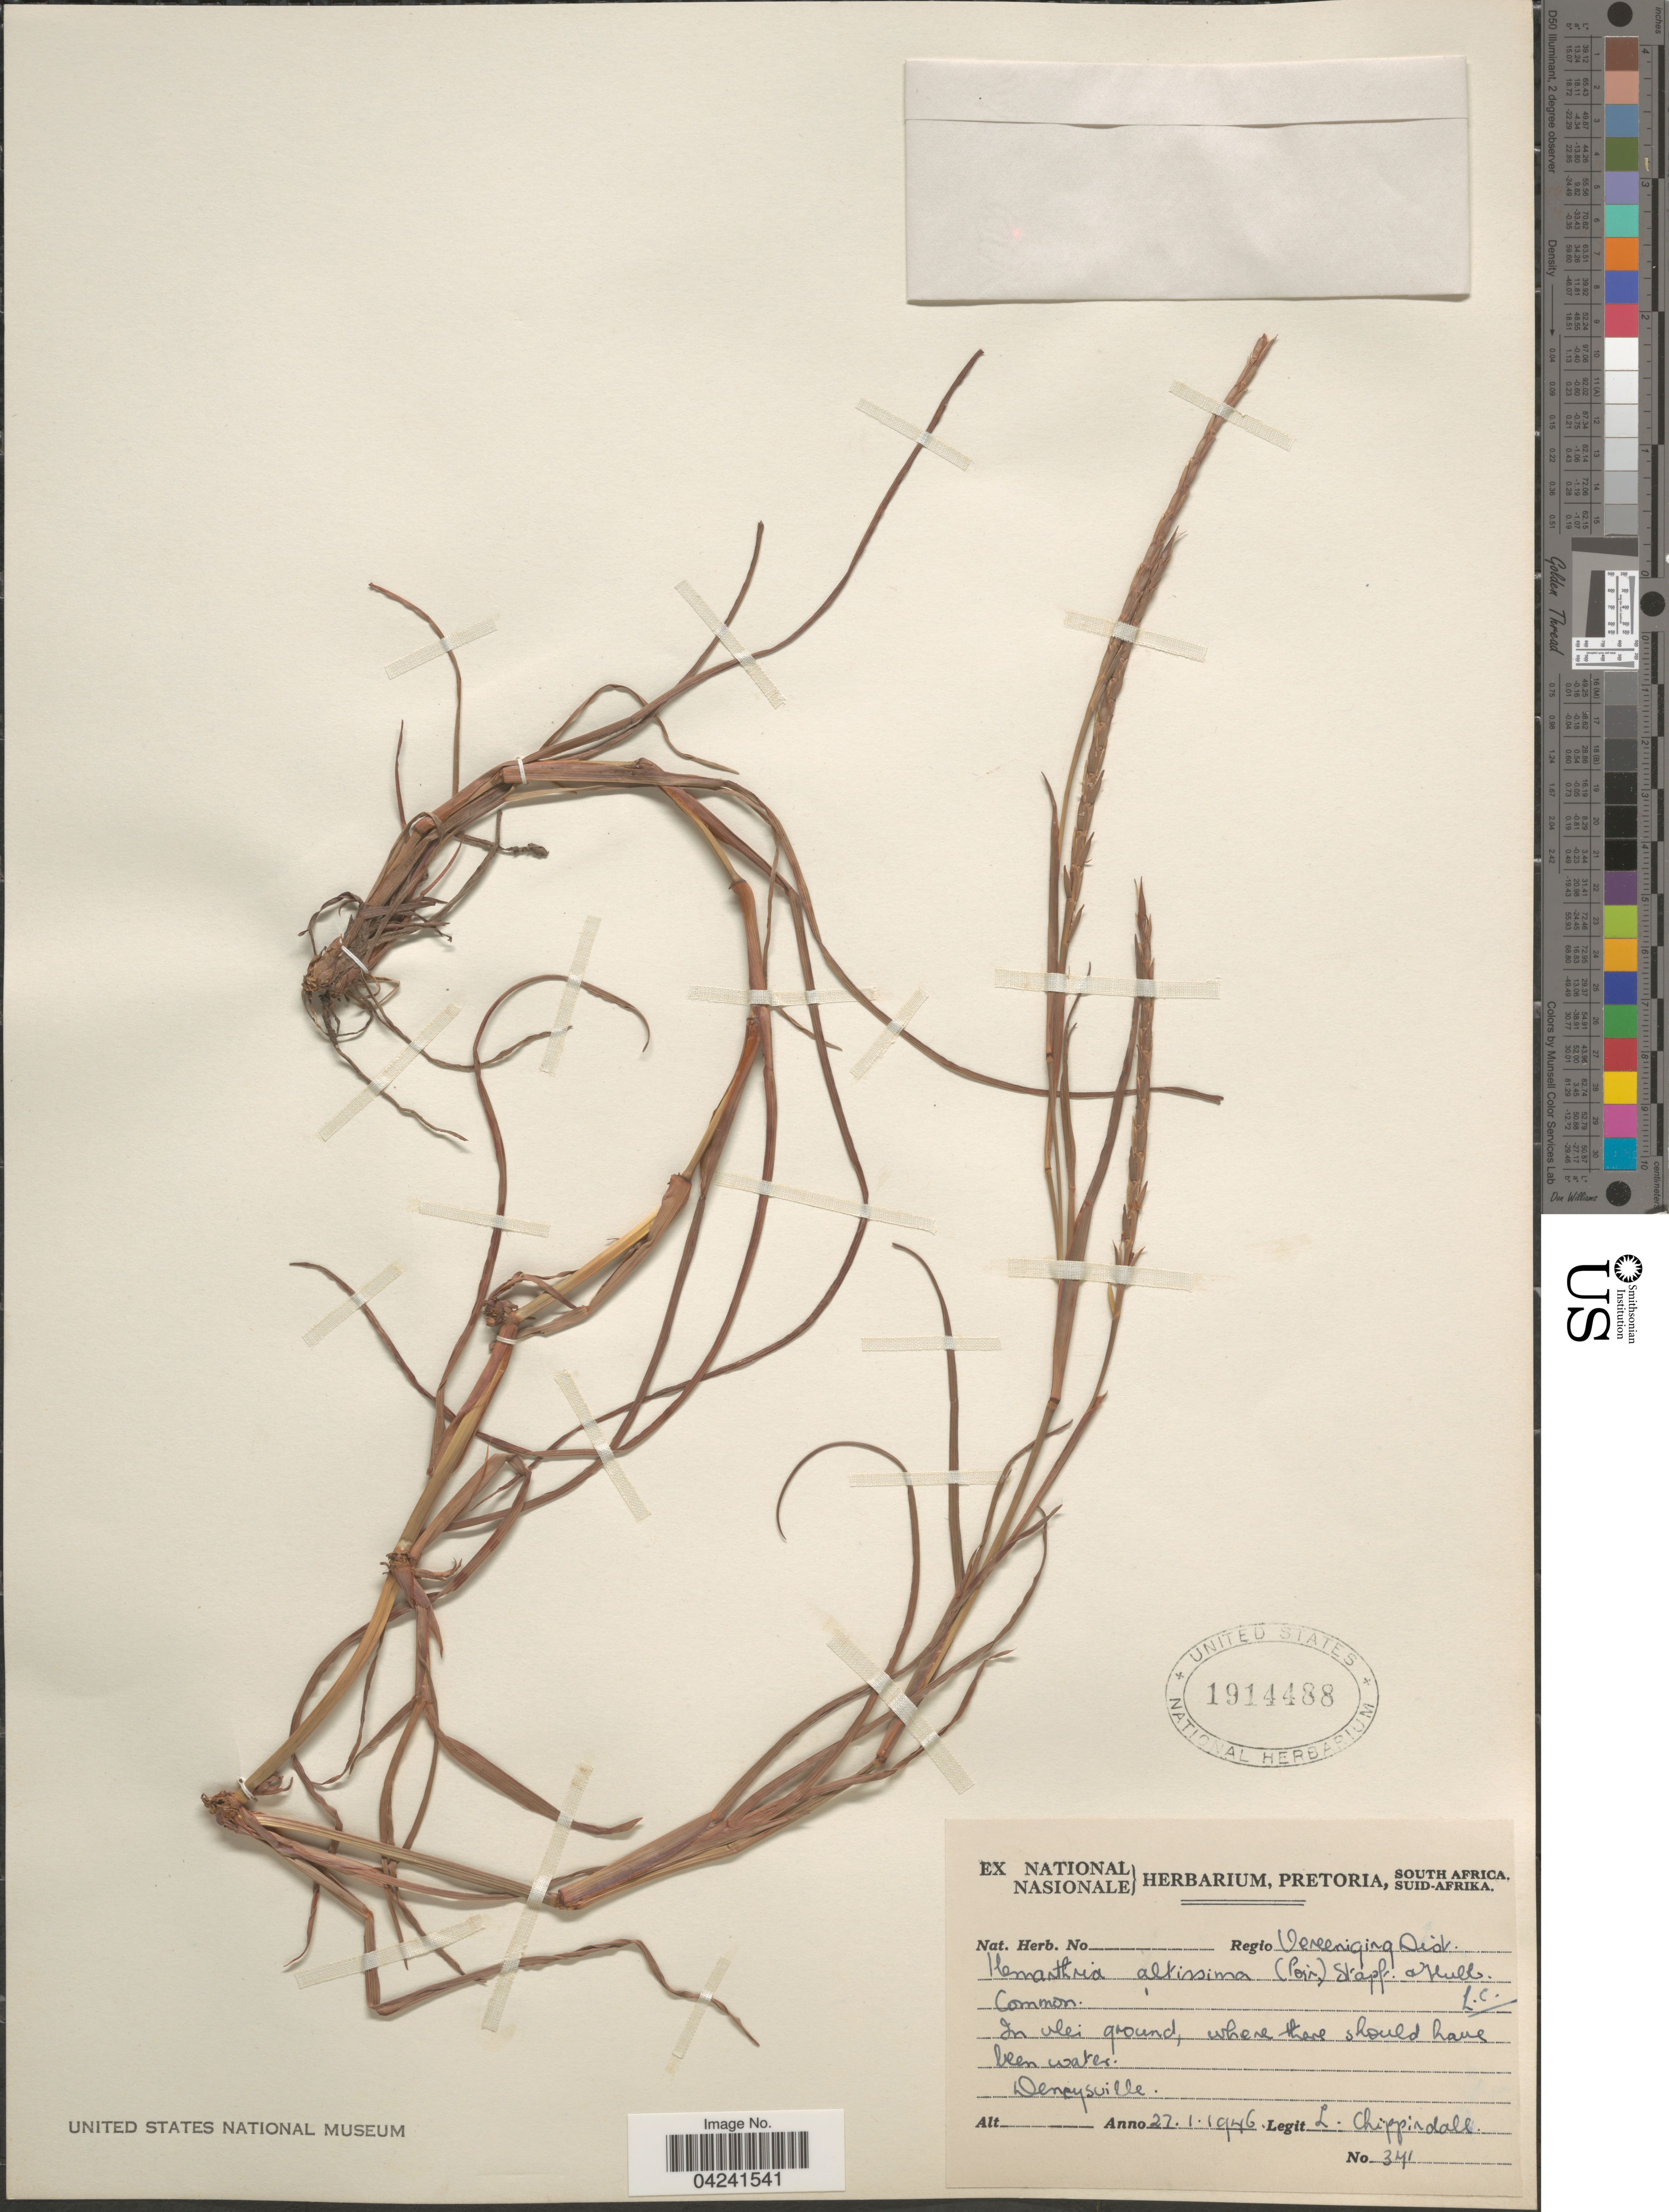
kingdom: Plantae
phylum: Tracheophyta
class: Liliopsida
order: Poales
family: Poaceae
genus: Hemarthria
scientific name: Hemarthria altissima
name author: (Poir.) Stapf & C. E. Hubb.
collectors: L. Chippindall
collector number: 341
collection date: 1946-01-27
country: South Africa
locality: Regio Vereniging Dist. Deneysville.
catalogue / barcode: US 1914488